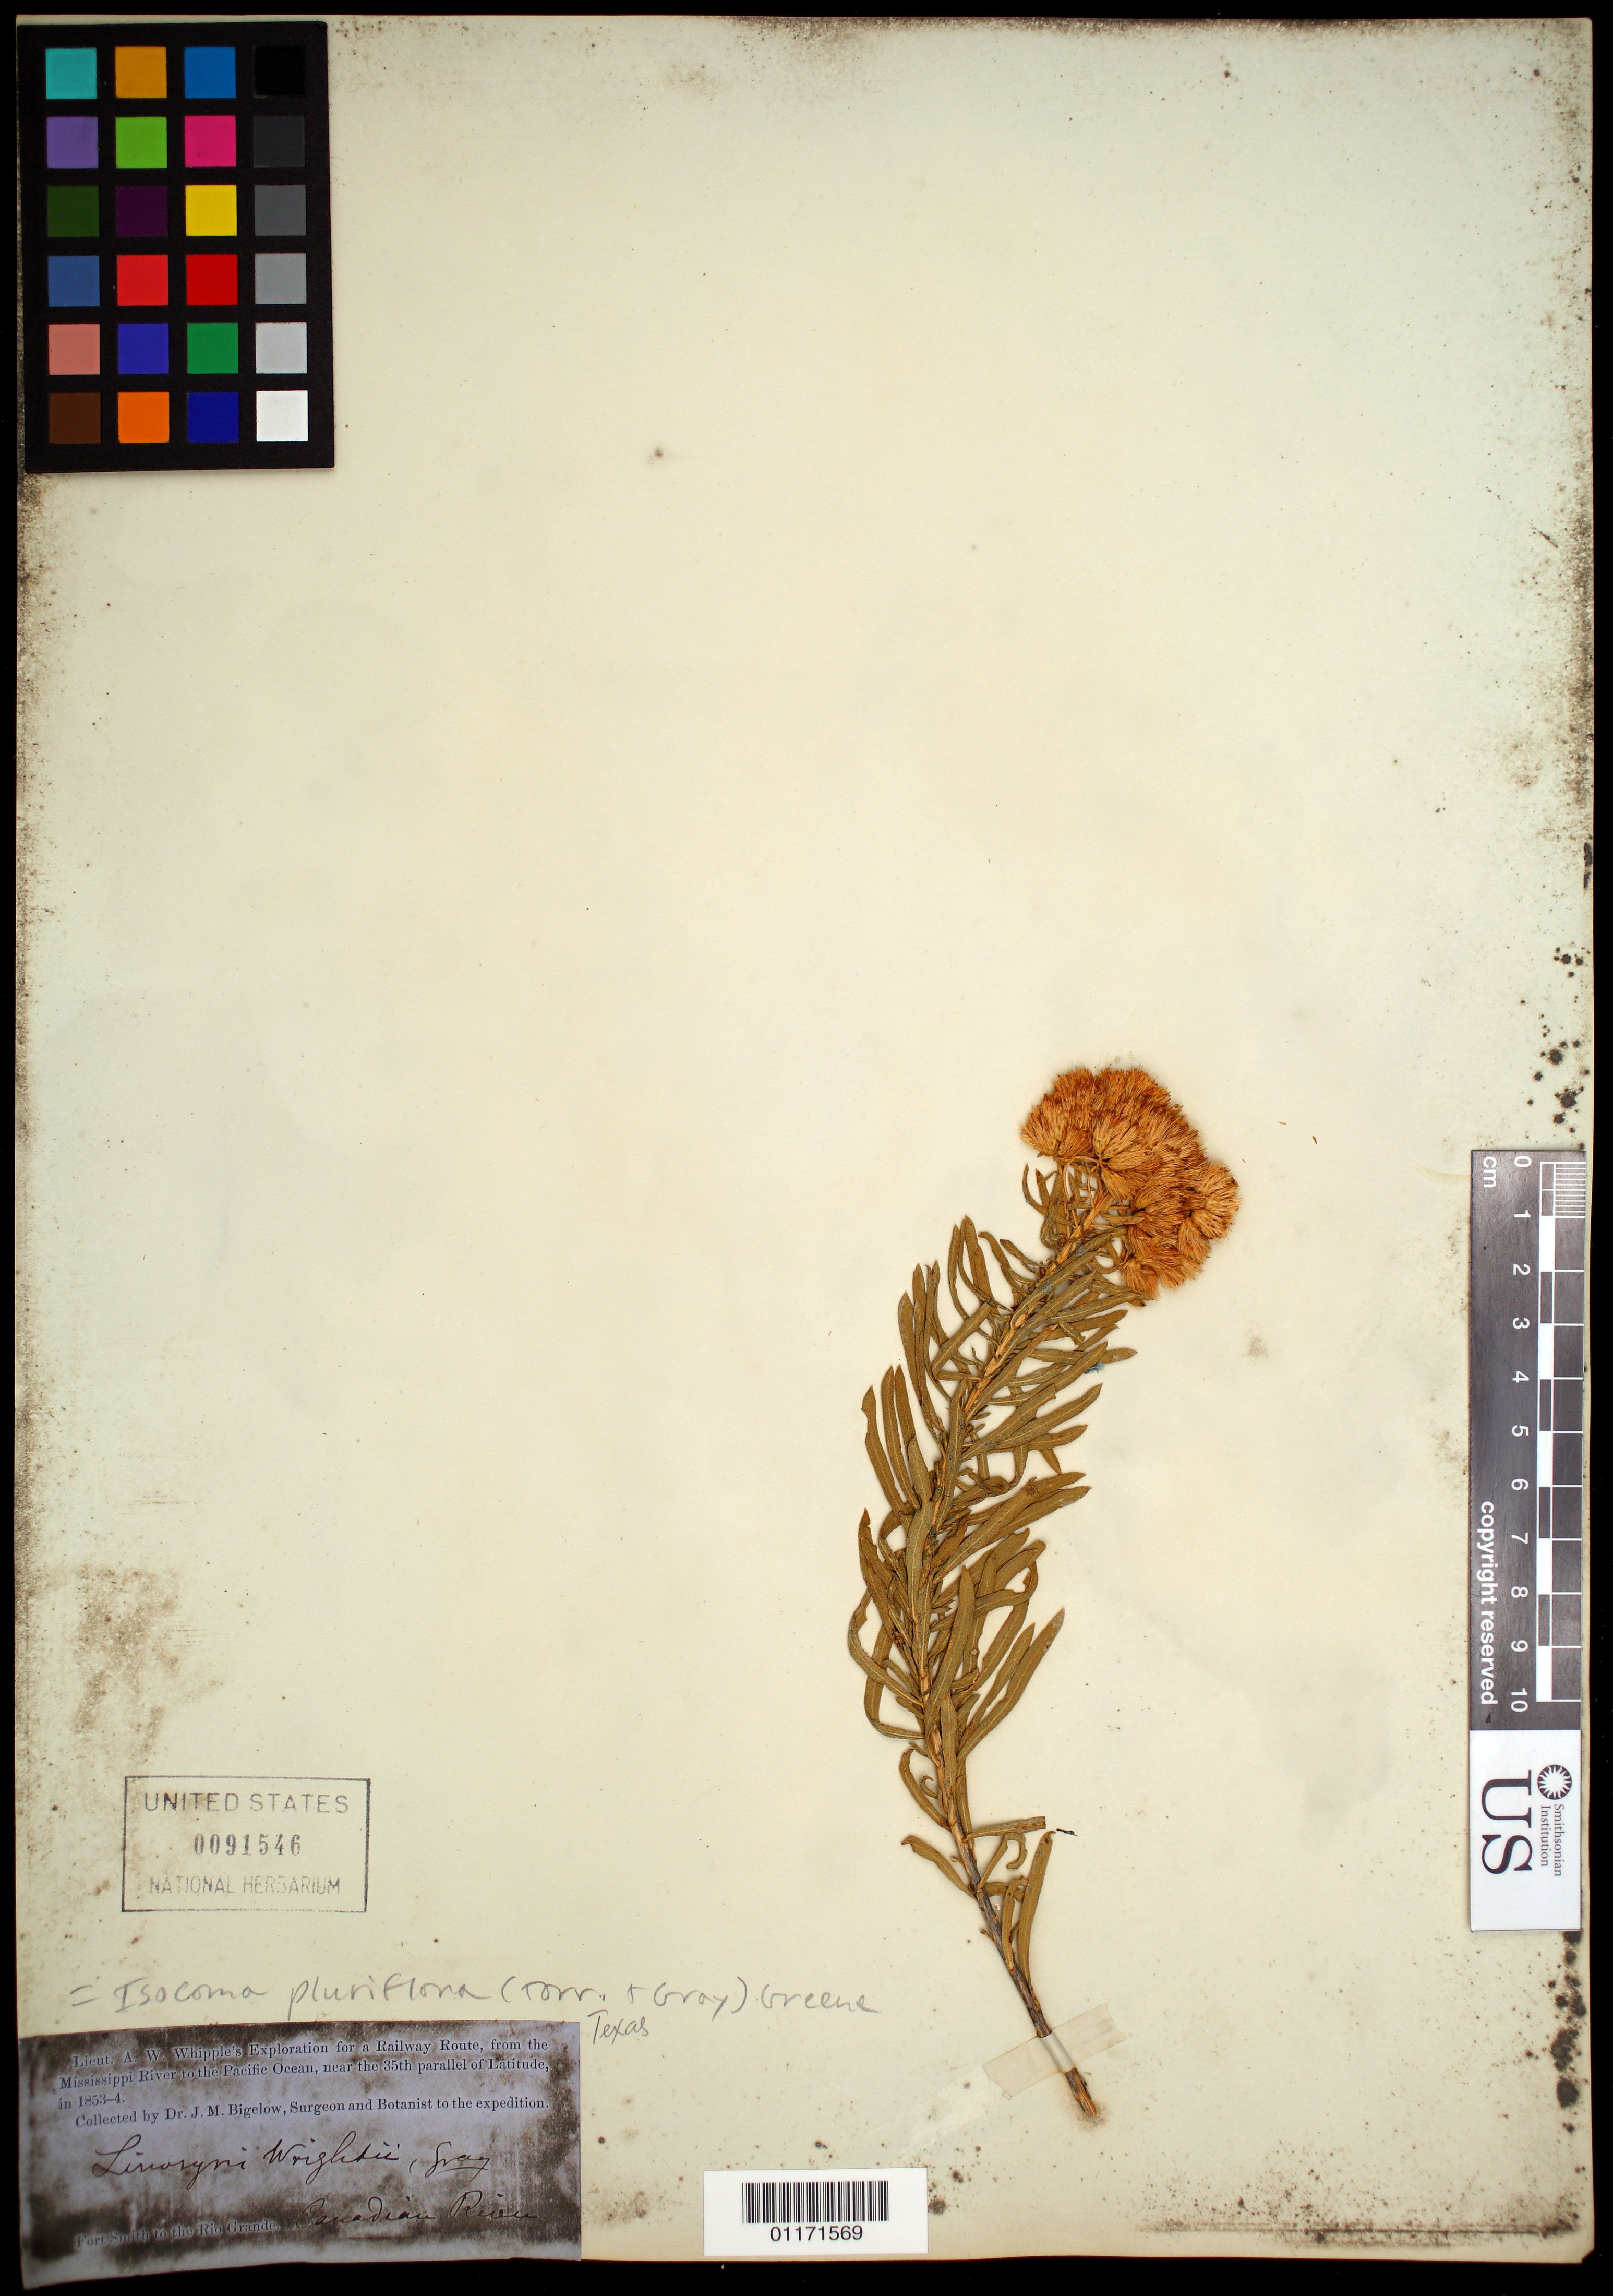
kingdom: Plantae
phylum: Tracheophyta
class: Magnoliopsida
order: Asterales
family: Asteraceae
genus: Isocoma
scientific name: Isocoma pluriflora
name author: (Torr. & A. Gray) Greene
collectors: J. M. Bigelow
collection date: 1853/1854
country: United States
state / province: Texas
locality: Canadian River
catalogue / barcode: US 91546